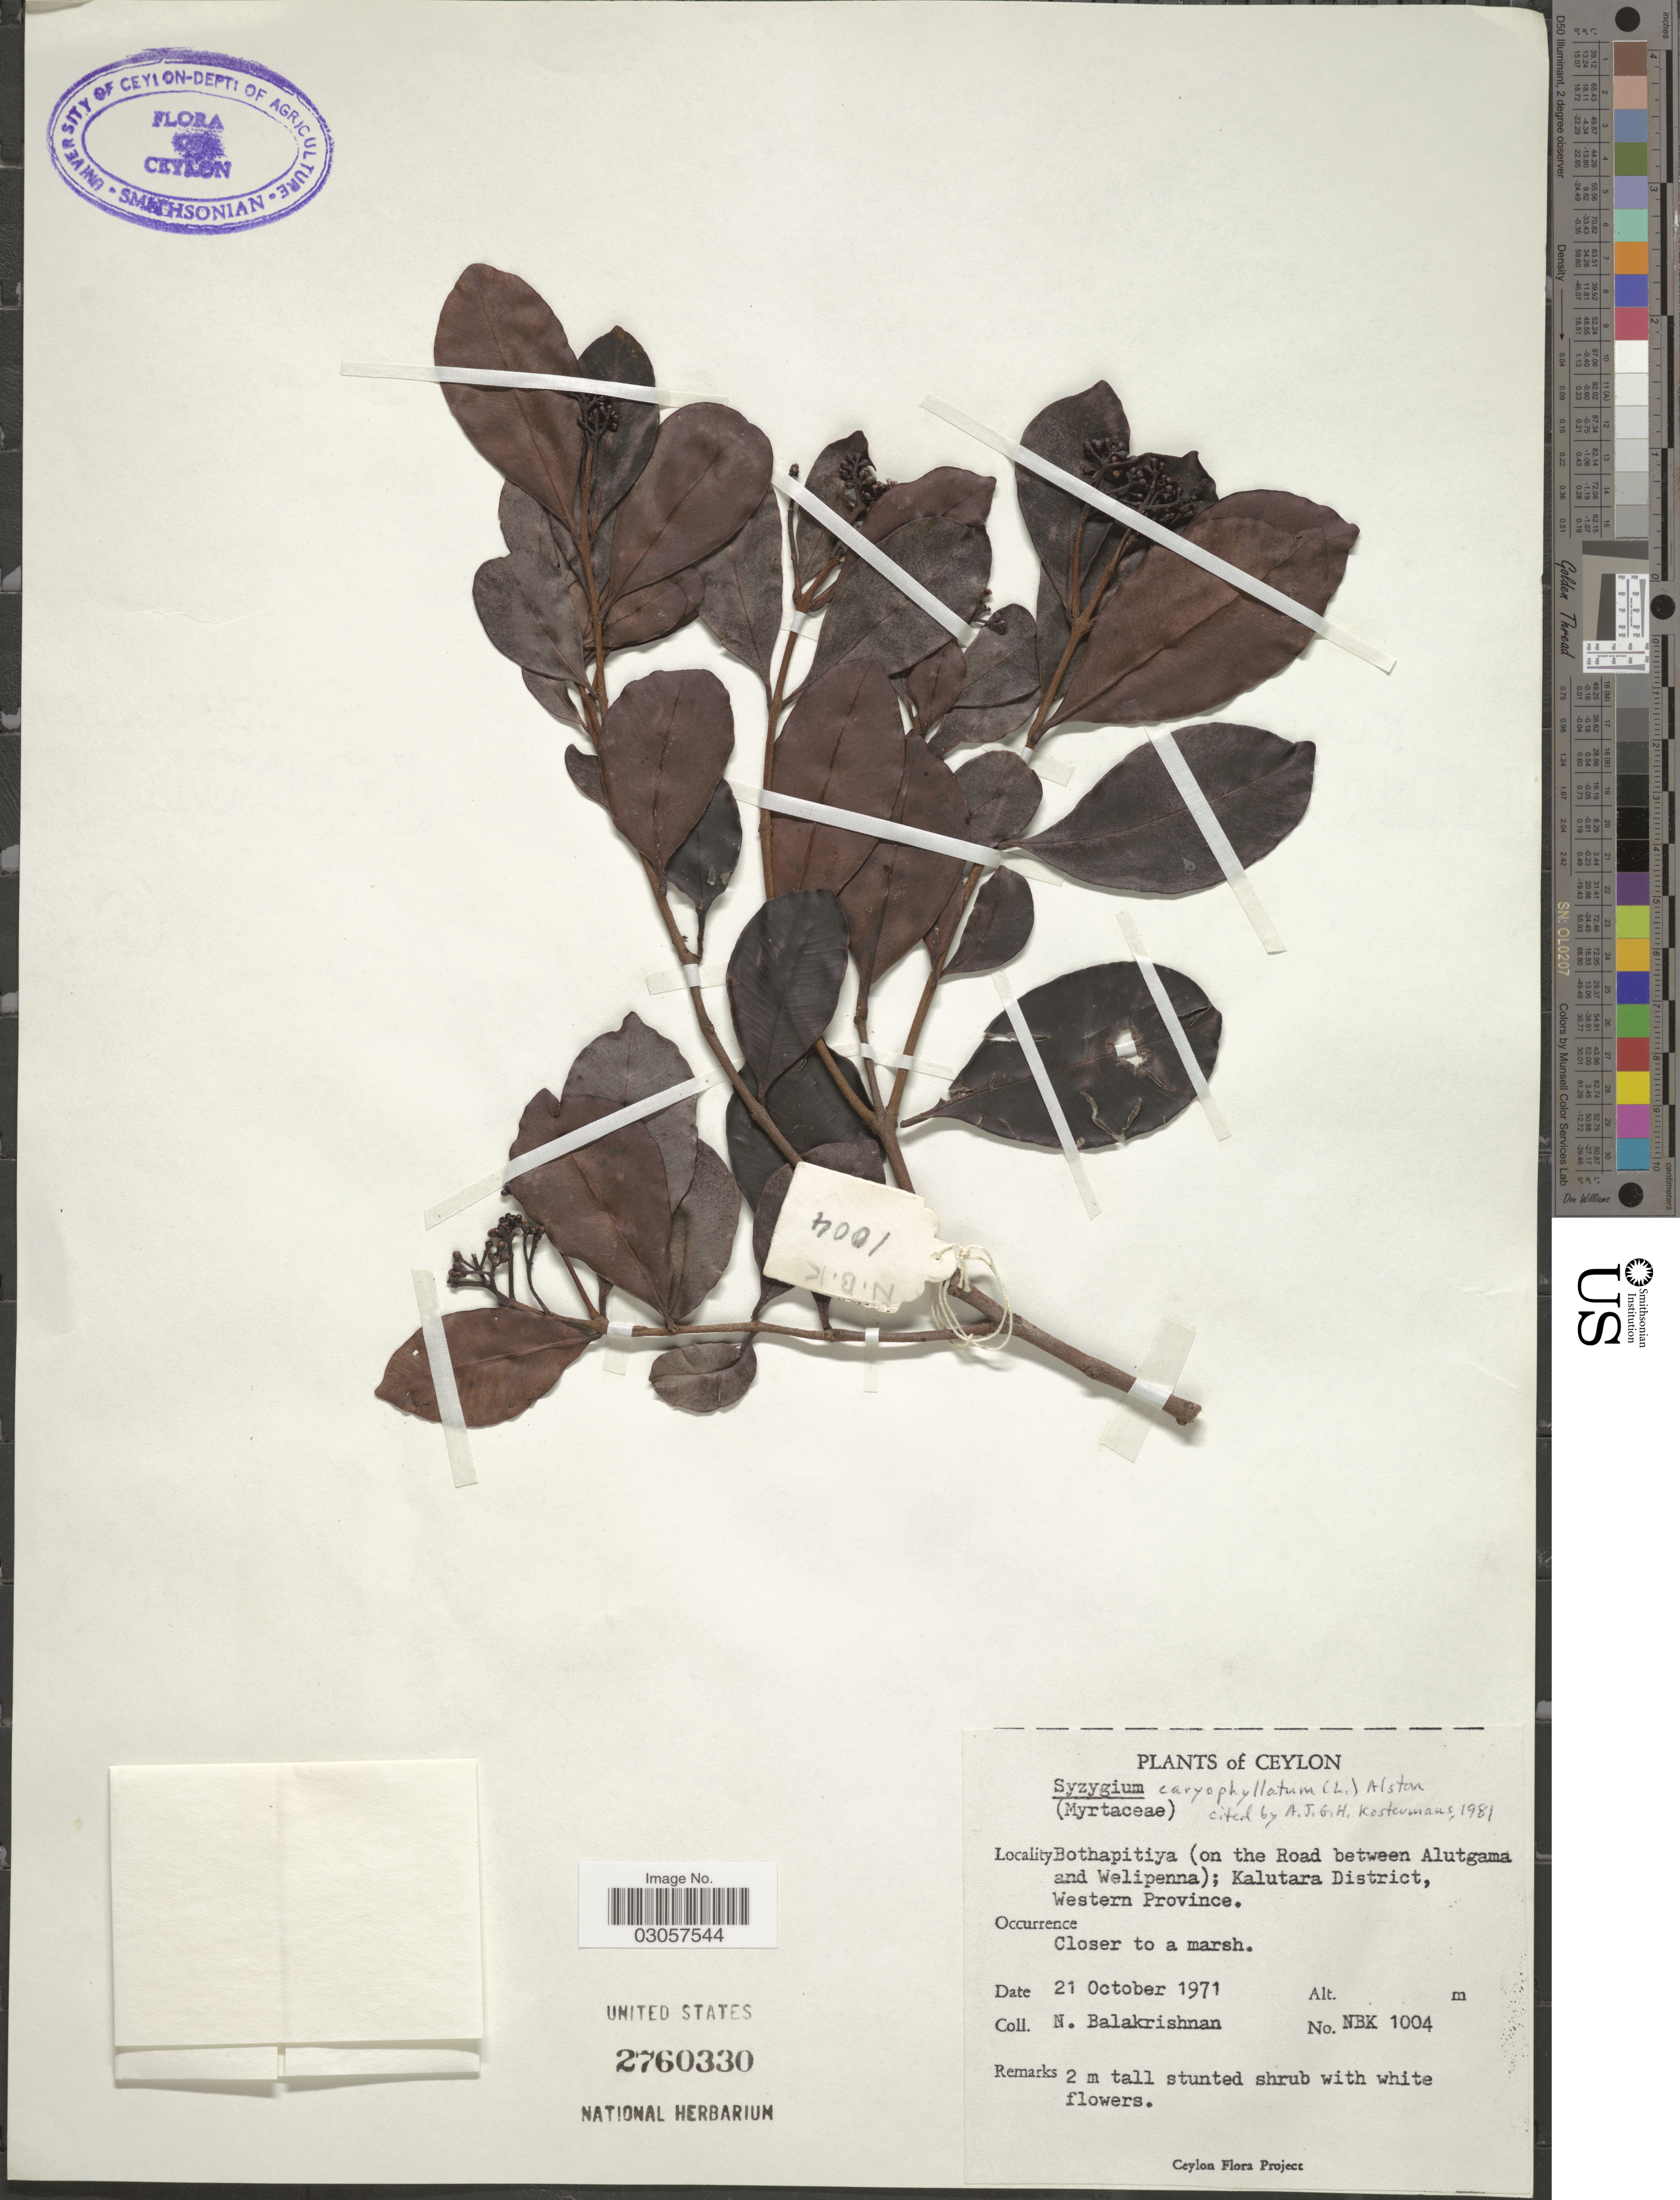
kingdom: Plantae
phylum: Tracheophyta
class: Magnoliopsida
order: Myrtales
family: Myrtaceae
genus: Syzygium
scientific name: Syzygium caryophyllatum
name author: (L.) Alston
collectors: N. Balakrishnan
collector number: NBK 1004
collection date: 1971-10-21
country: Sri Lanka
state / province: Western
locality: Ceylon, Bothapitiya (on the Road between Alutgama and Welipenna); Kalutara District, Western Province.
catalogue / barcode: US 2760330